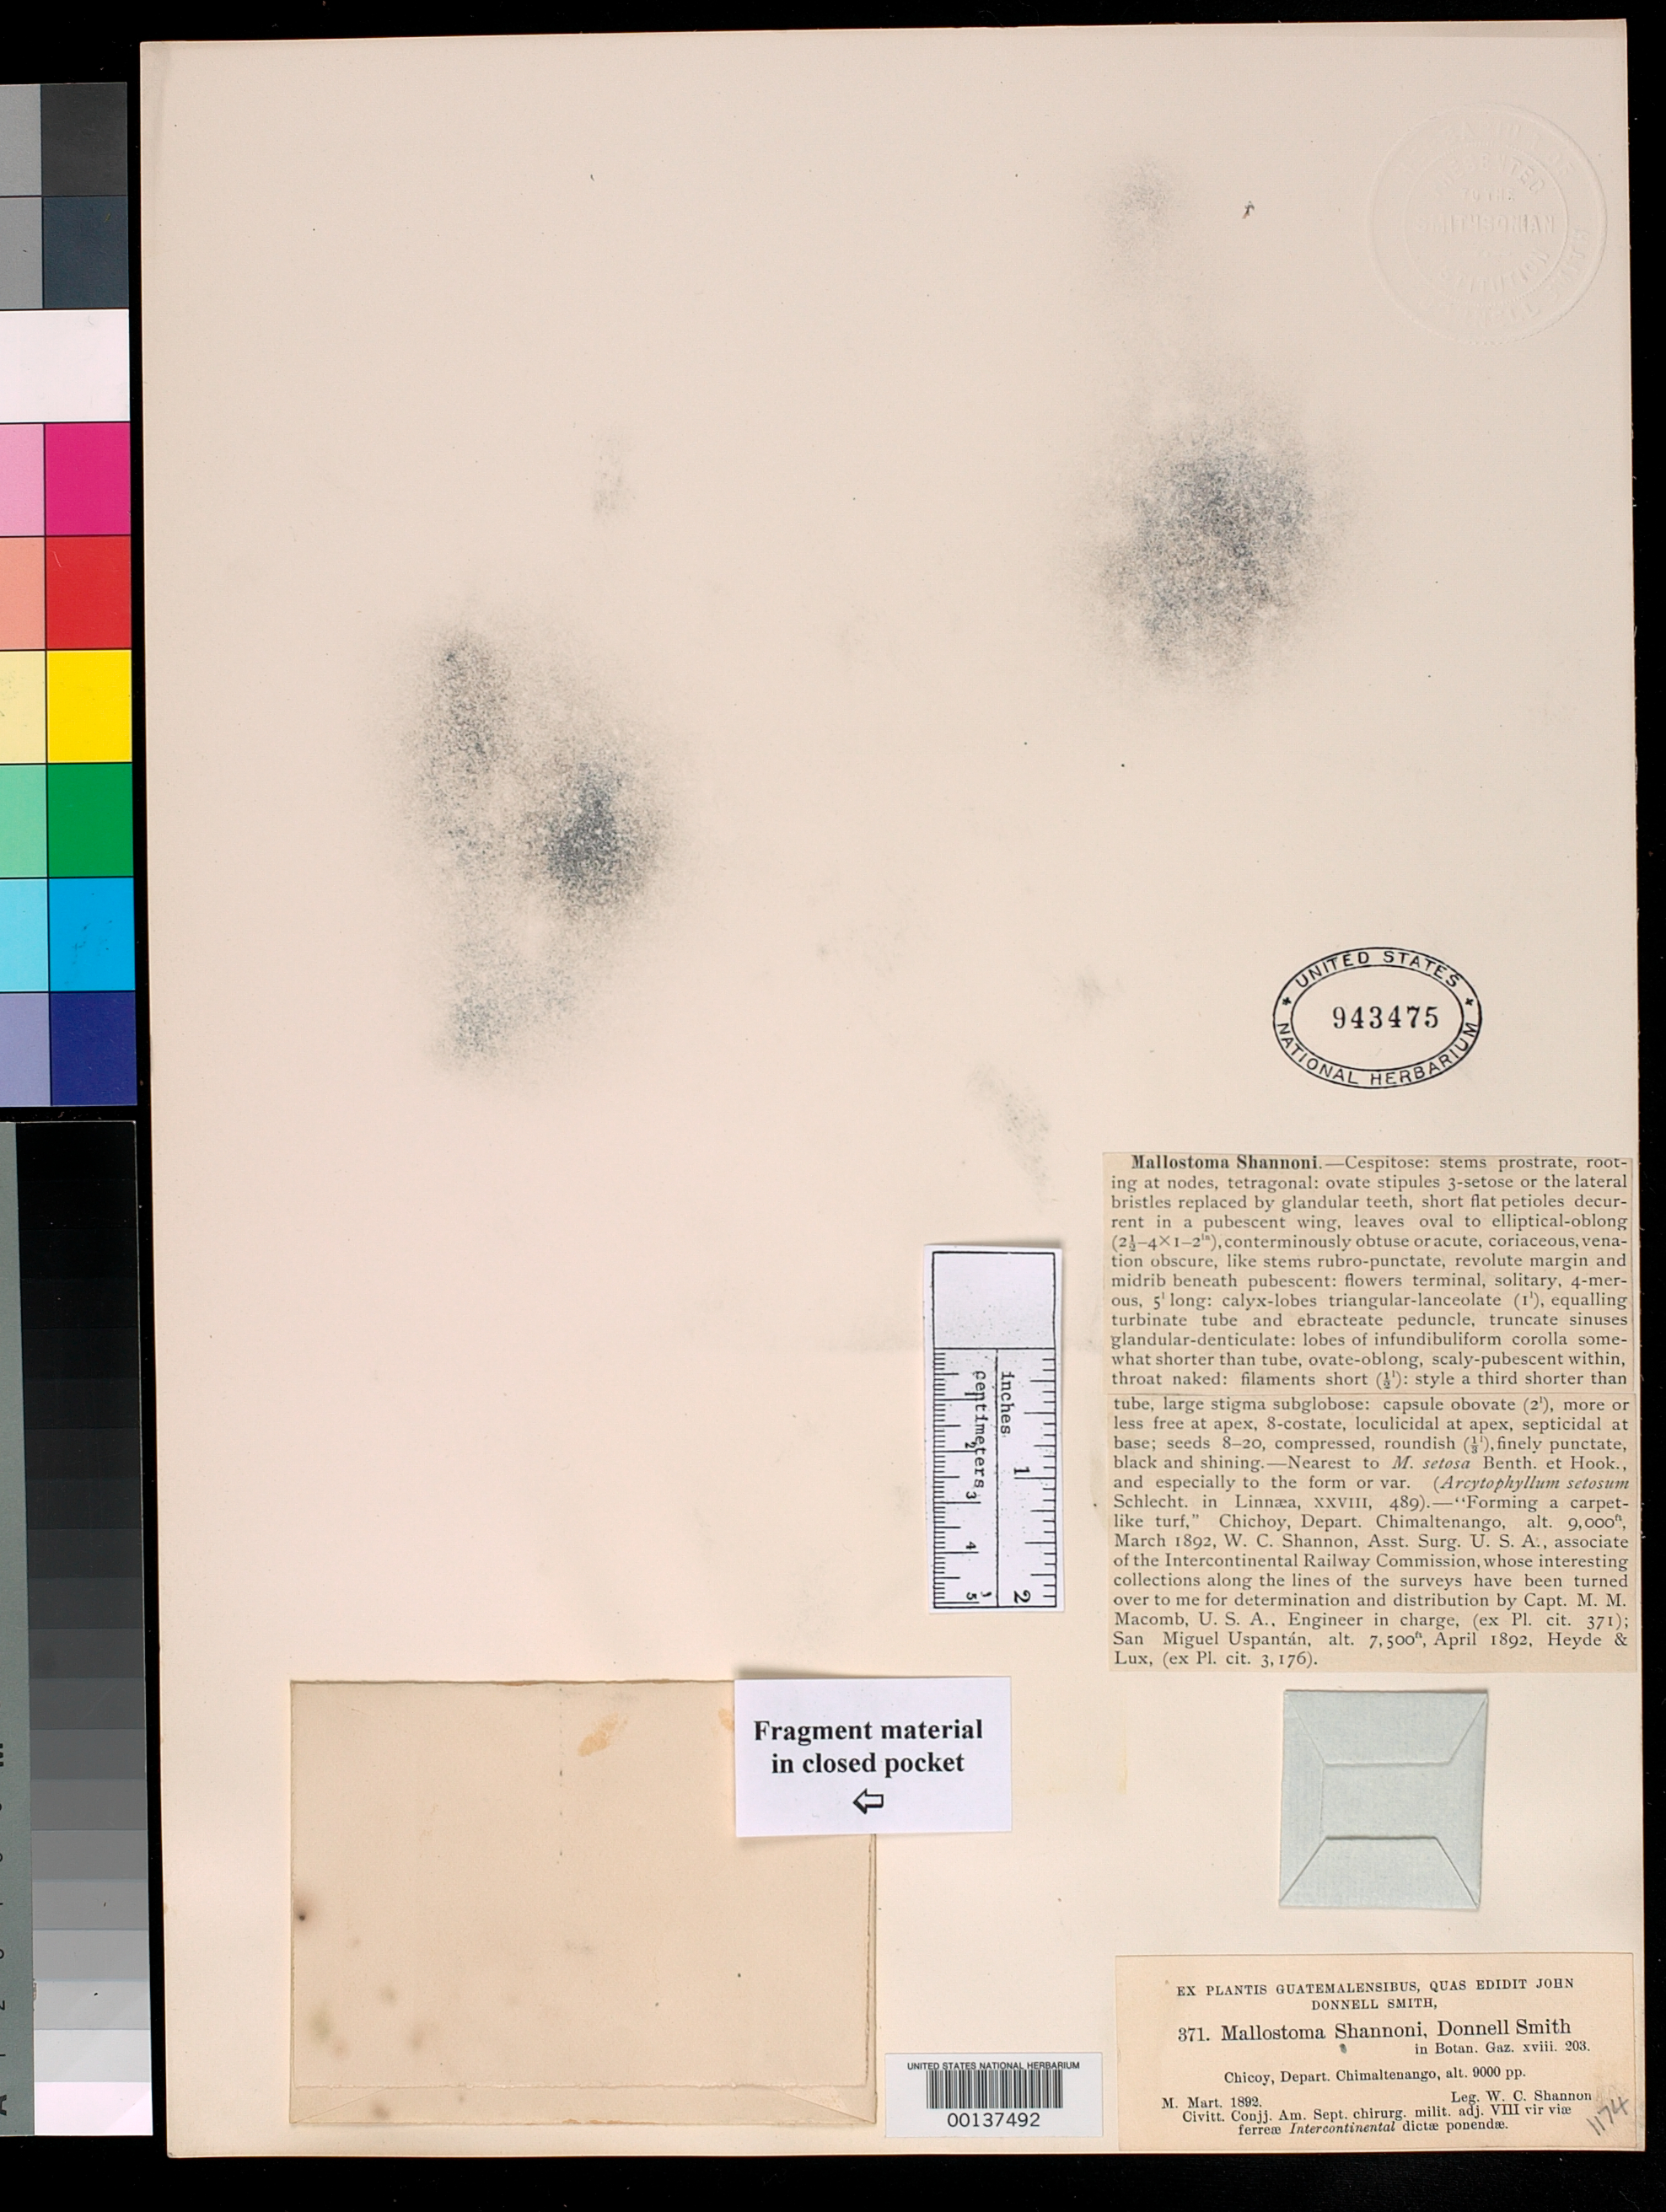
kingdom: Plantae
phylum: Tracheophyta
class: Magnoliopsida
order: Gentianales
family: Rubiaceae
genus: Mallostoma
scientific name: Mallostoma shannoni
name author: Donn. Sm.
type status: Type Collection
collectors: W. C. Shannon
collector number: J.D.S. 371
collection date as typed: Mar 1892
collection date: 1892-03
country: Guatemala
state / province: Chimaltenango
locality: Chicoy.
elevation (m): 2743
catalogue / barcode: US 943475